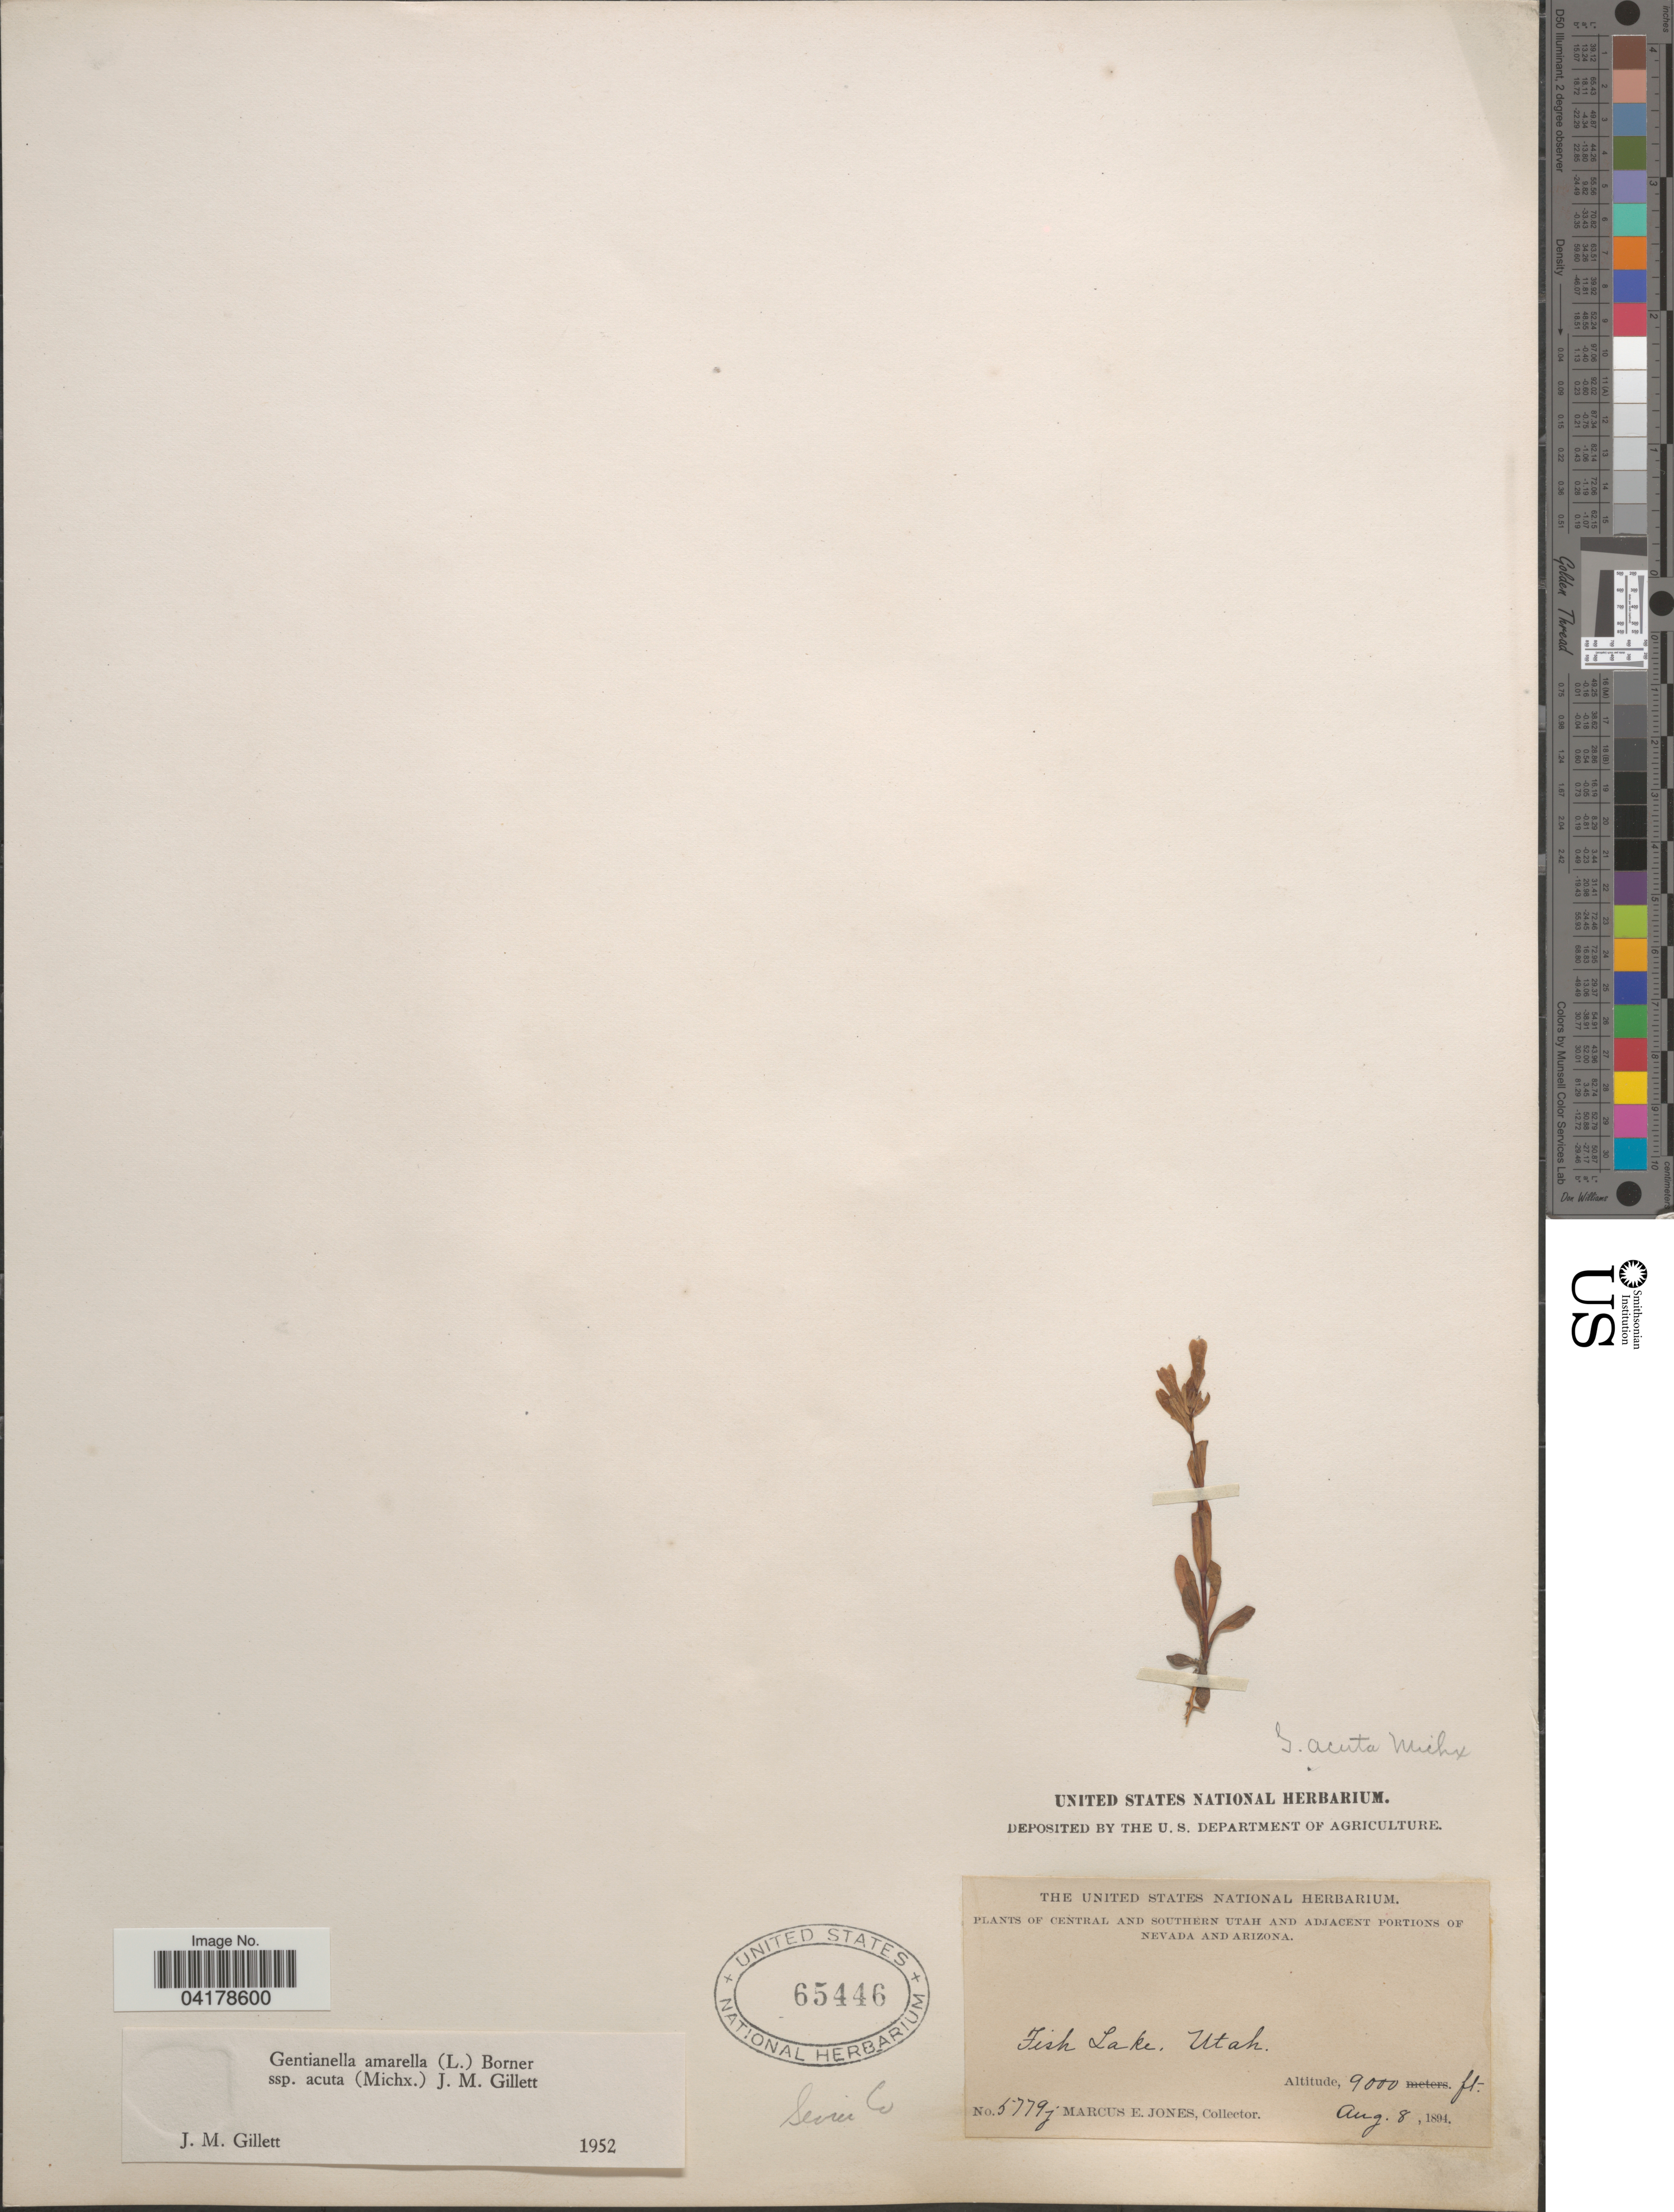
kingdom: Plantae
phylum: Tracheophyta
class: Magnoliopsida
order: Gentianales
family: Gentianaceae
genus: Gentianella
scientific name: Gentianella amarella subsp. acuta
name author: (Michx.) J.M. Gillett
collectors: M. E. Jones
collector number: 5779j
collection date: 1894-08-08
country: United States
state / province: Utah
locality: Sevier Co. Central and Southern Utah. Fish Lake.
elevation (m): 2743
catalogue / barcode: US 65446